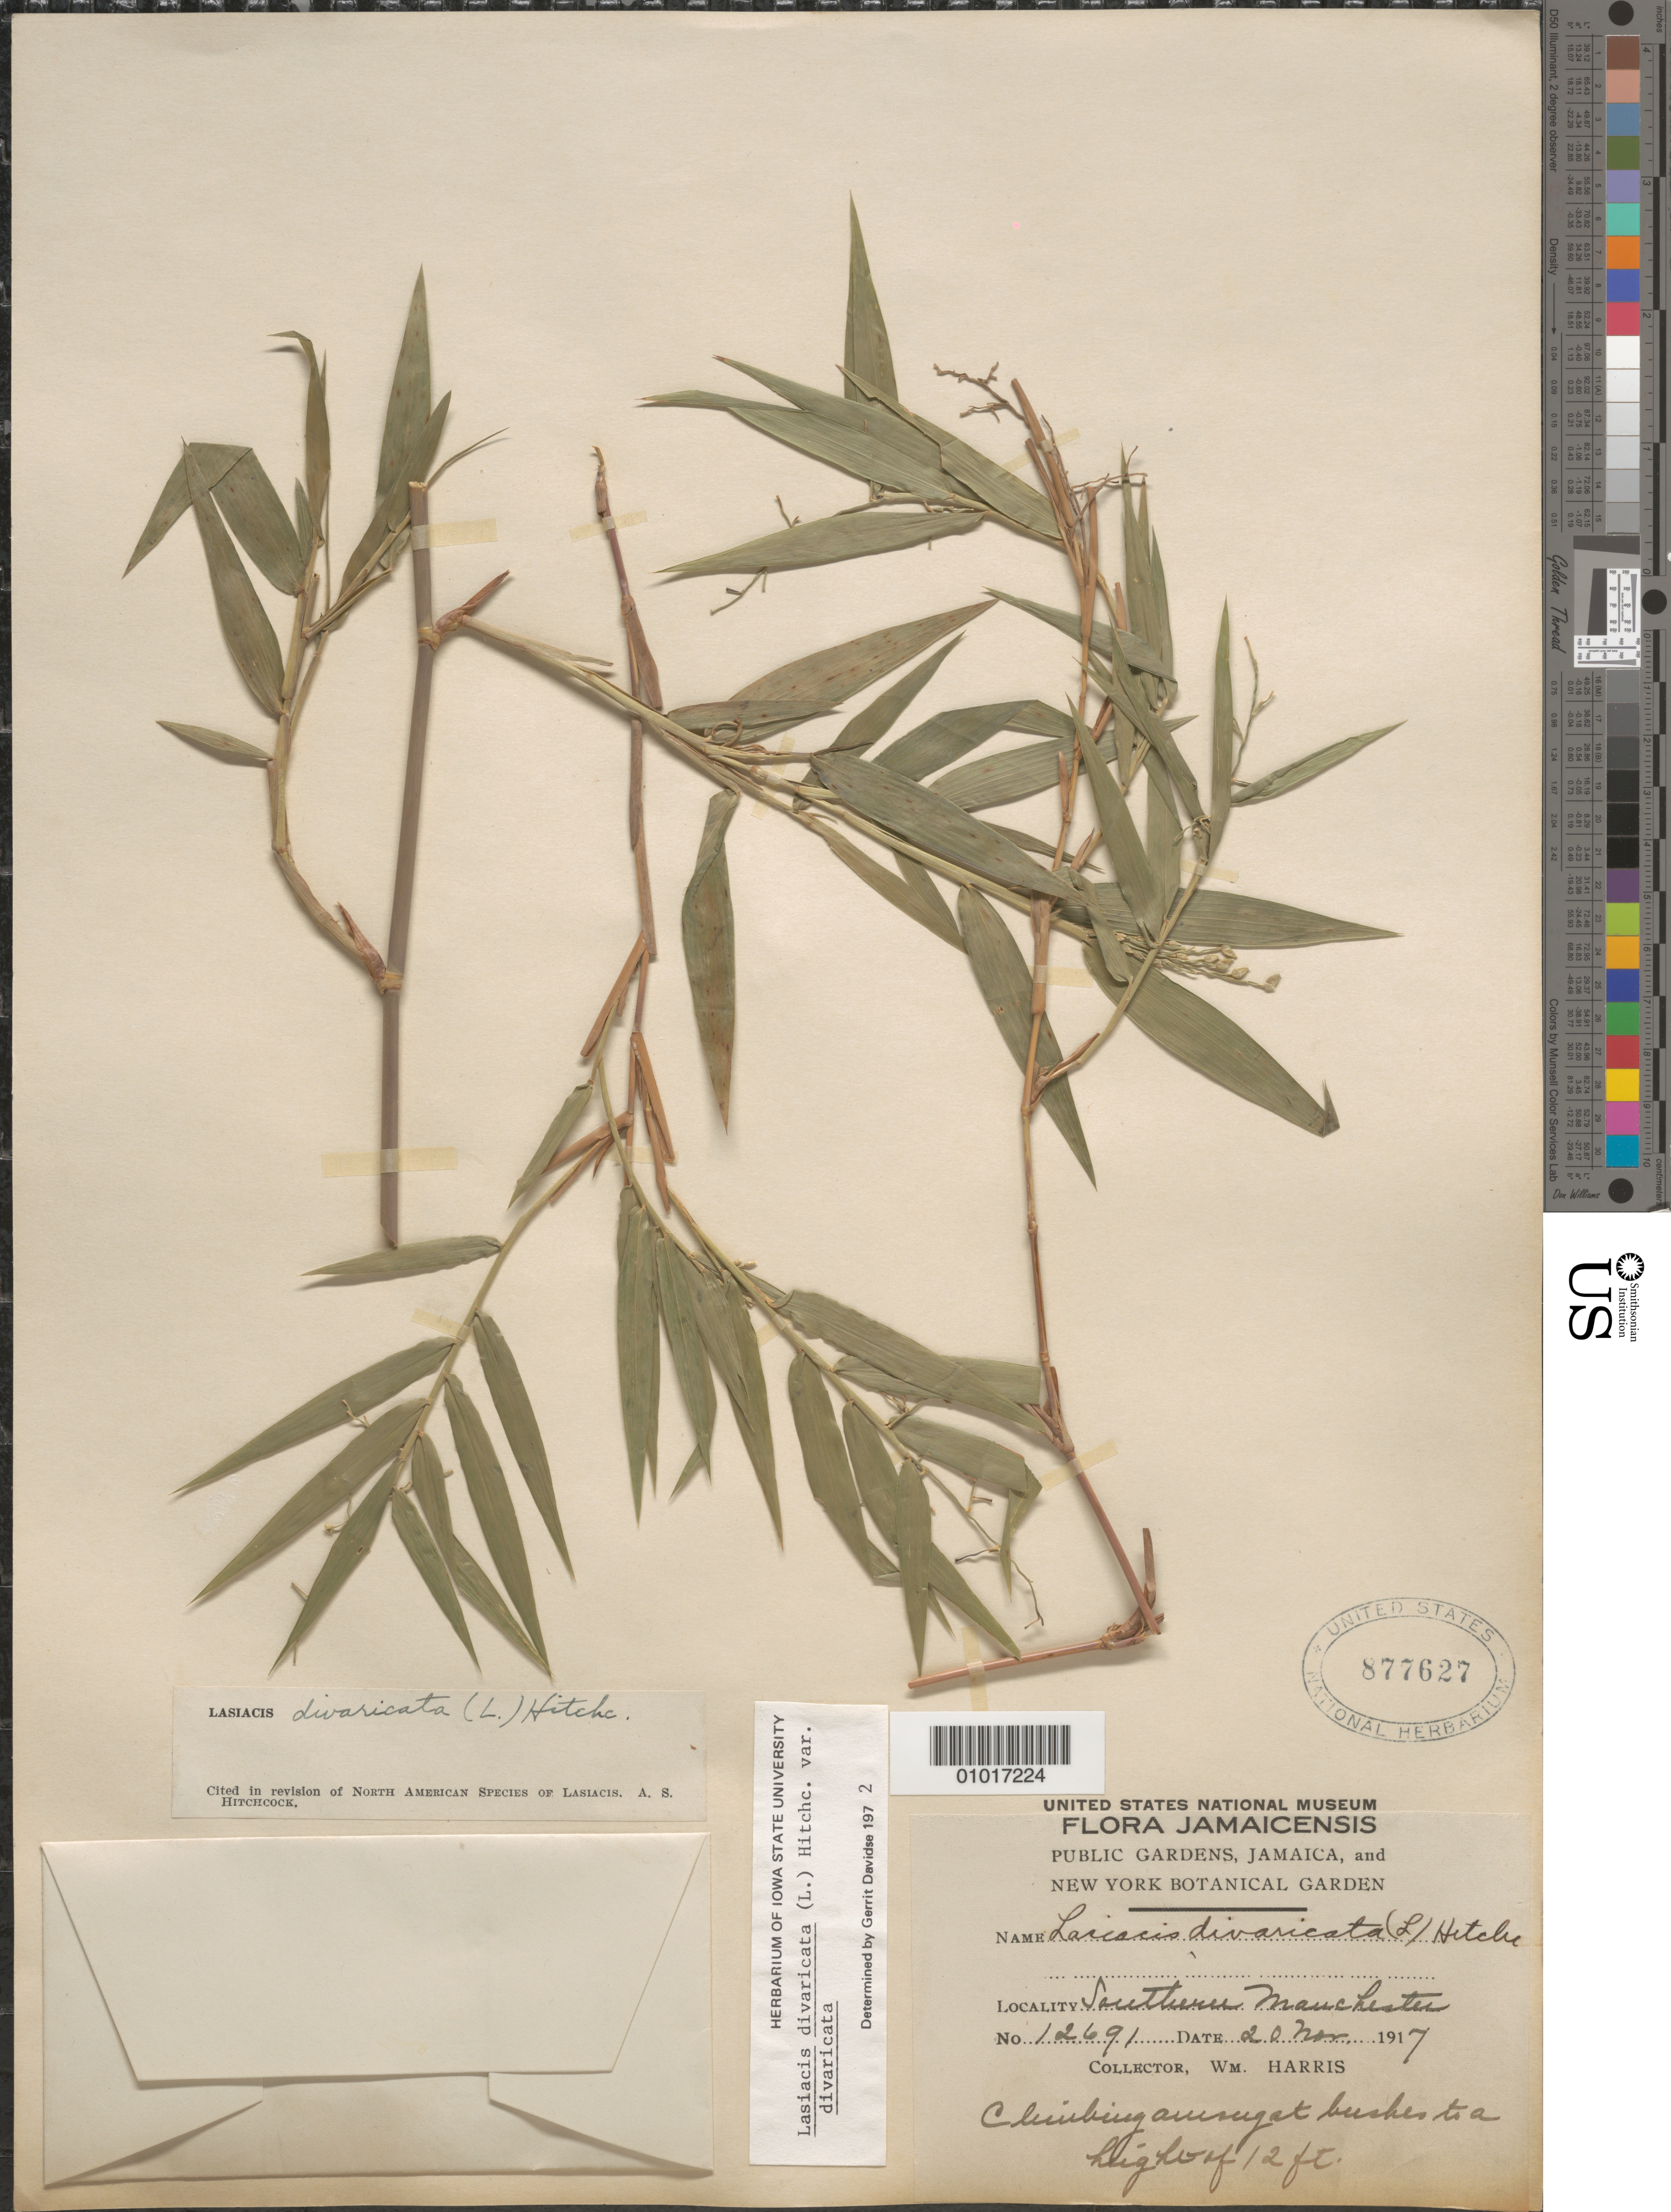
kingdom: Plantae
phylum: Tracheophyta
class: Liliopsida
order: Poales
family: Poaceae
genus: Lasiacis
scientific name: Lasiacis divaricata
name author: (L.) Hitchc.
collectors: W. Harris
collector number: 12691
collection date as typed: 20 Nov 1917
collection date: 1917-11-20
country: Jamaica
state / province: Manchester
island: Jamaica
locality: Southern Manchester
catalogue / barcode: US 877627